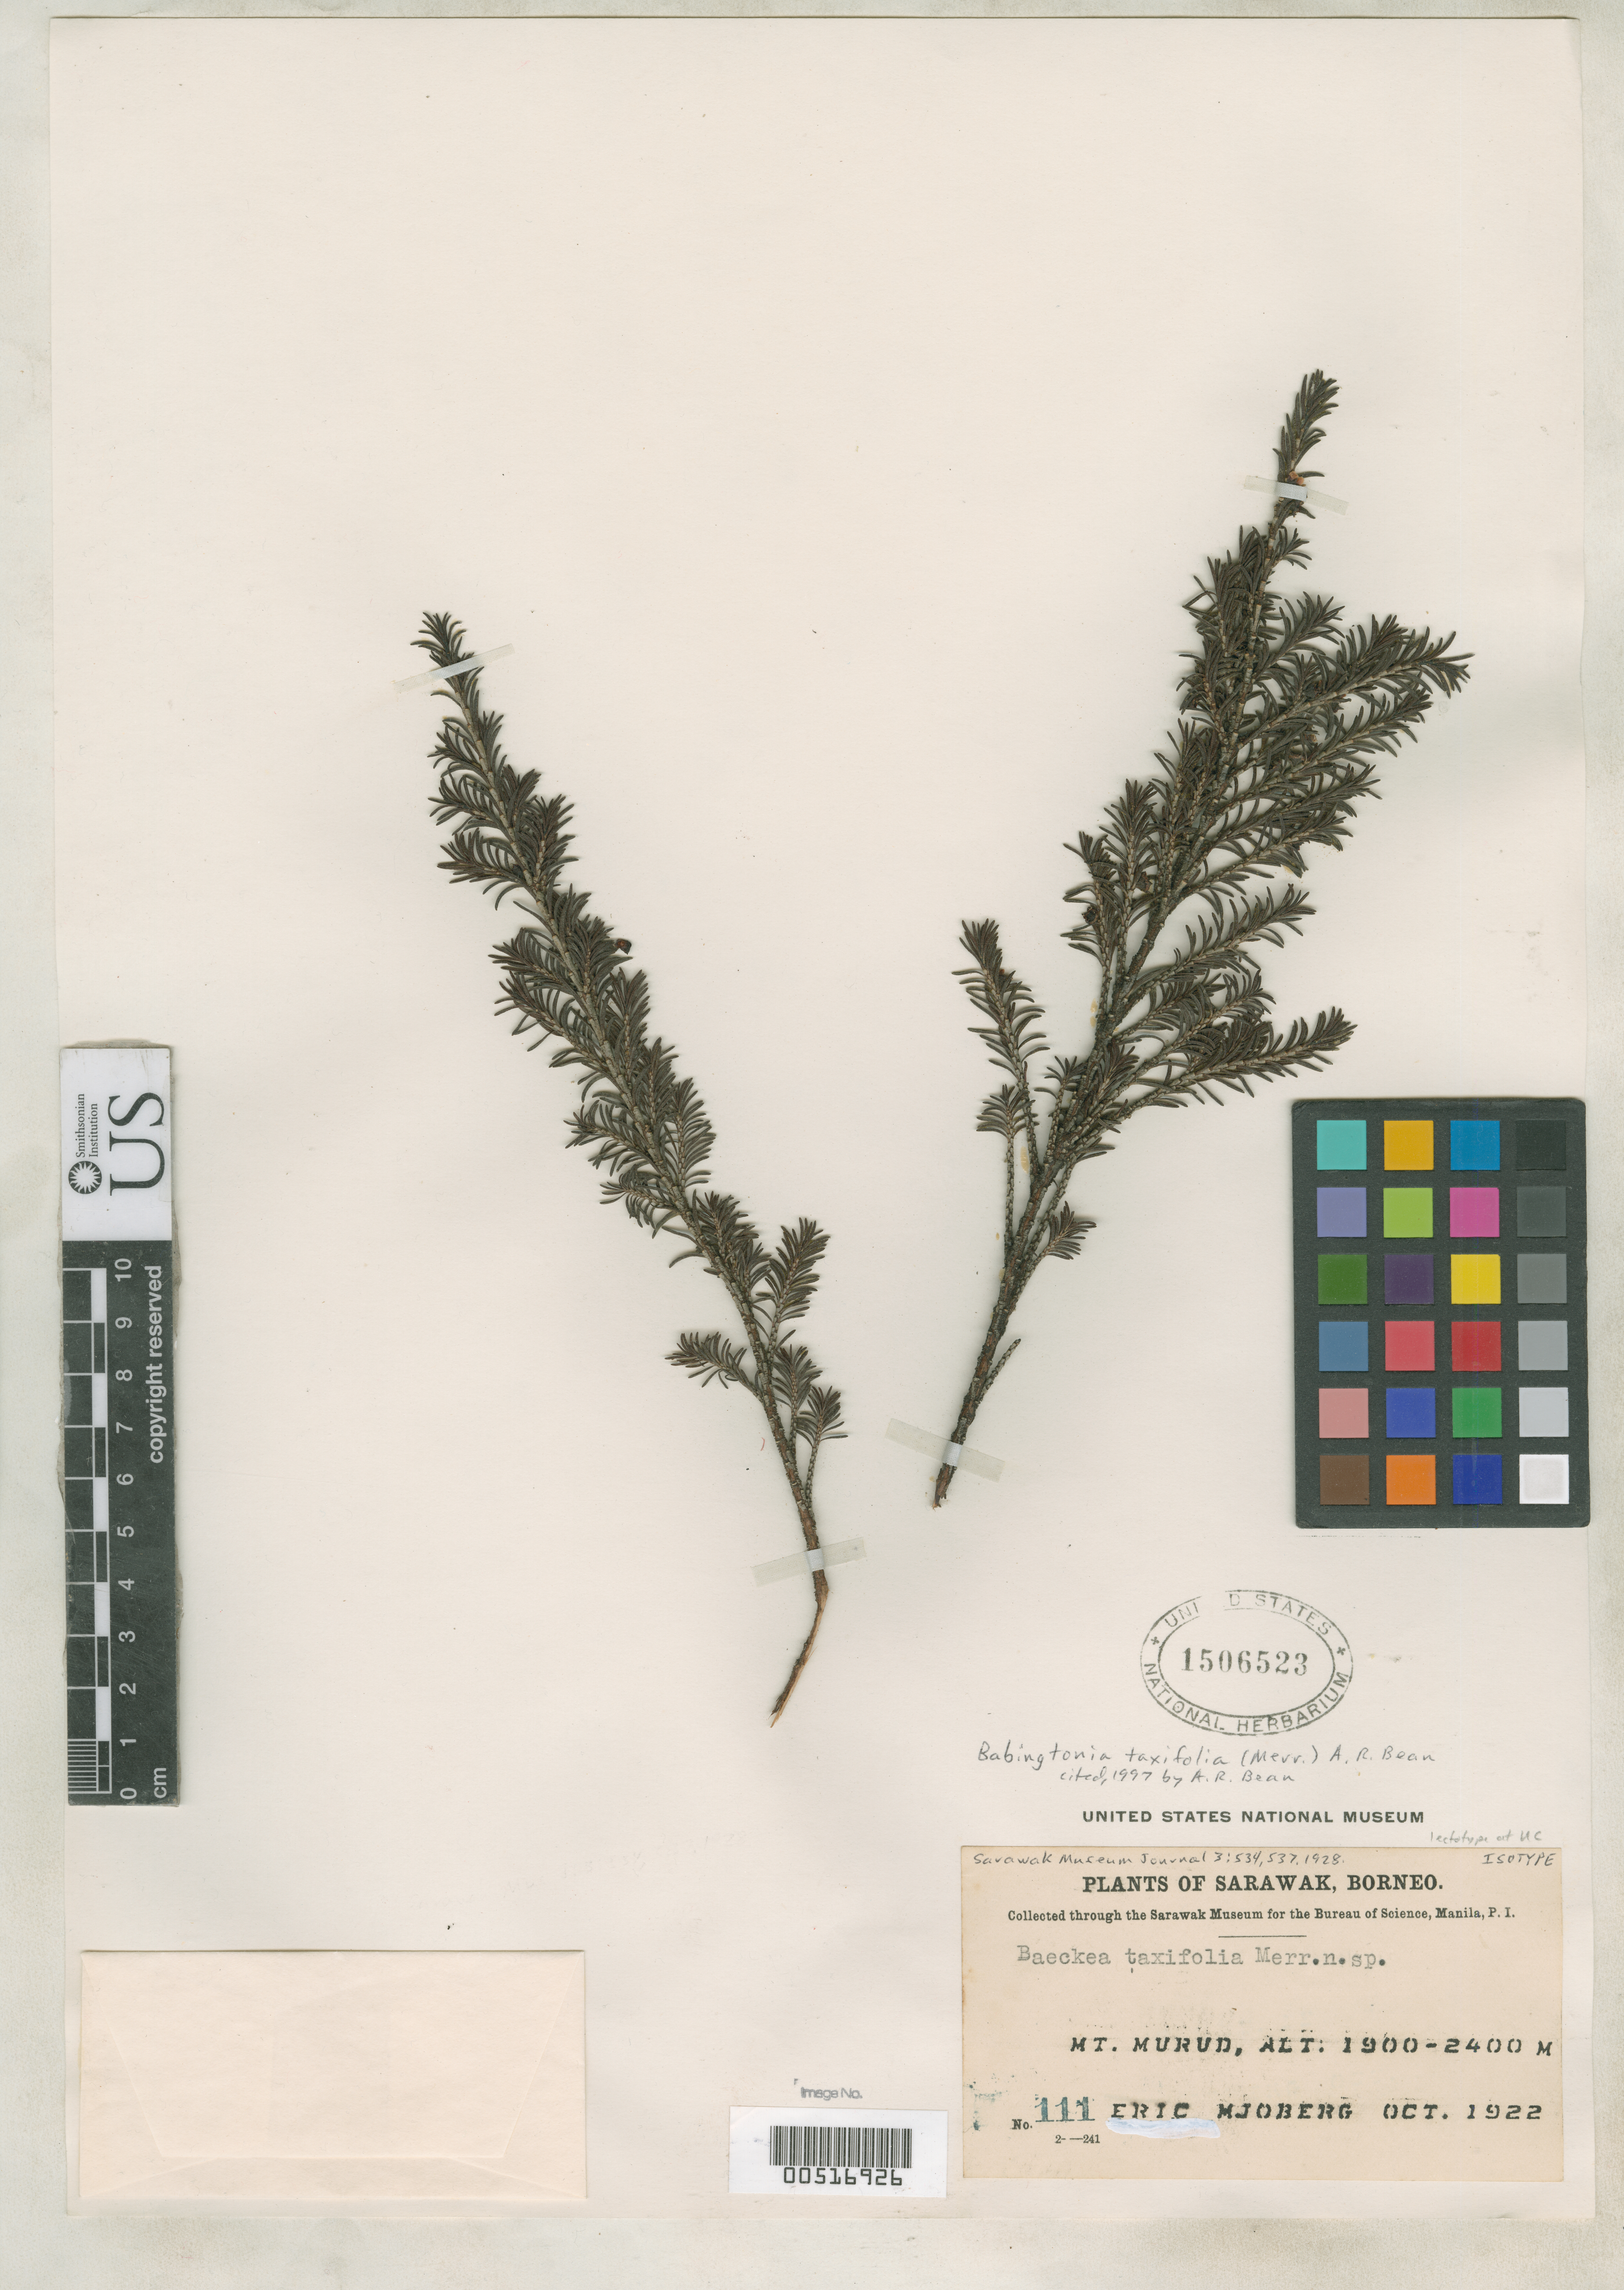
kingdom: Plantae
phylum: Tracheophyta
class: Magnoliopsida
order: Myrtales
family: Myrtaceae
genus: Baeckea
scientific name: Baeckea taxifolia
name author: Merr.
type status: Isotype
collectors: E. Mjoberg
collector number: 111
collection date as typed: Oct 1922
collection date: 1922-10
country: Malaysia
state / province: Sarawak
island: Borneo Island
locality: Mt. Murud.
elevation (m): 1900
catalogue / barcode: US 1506523